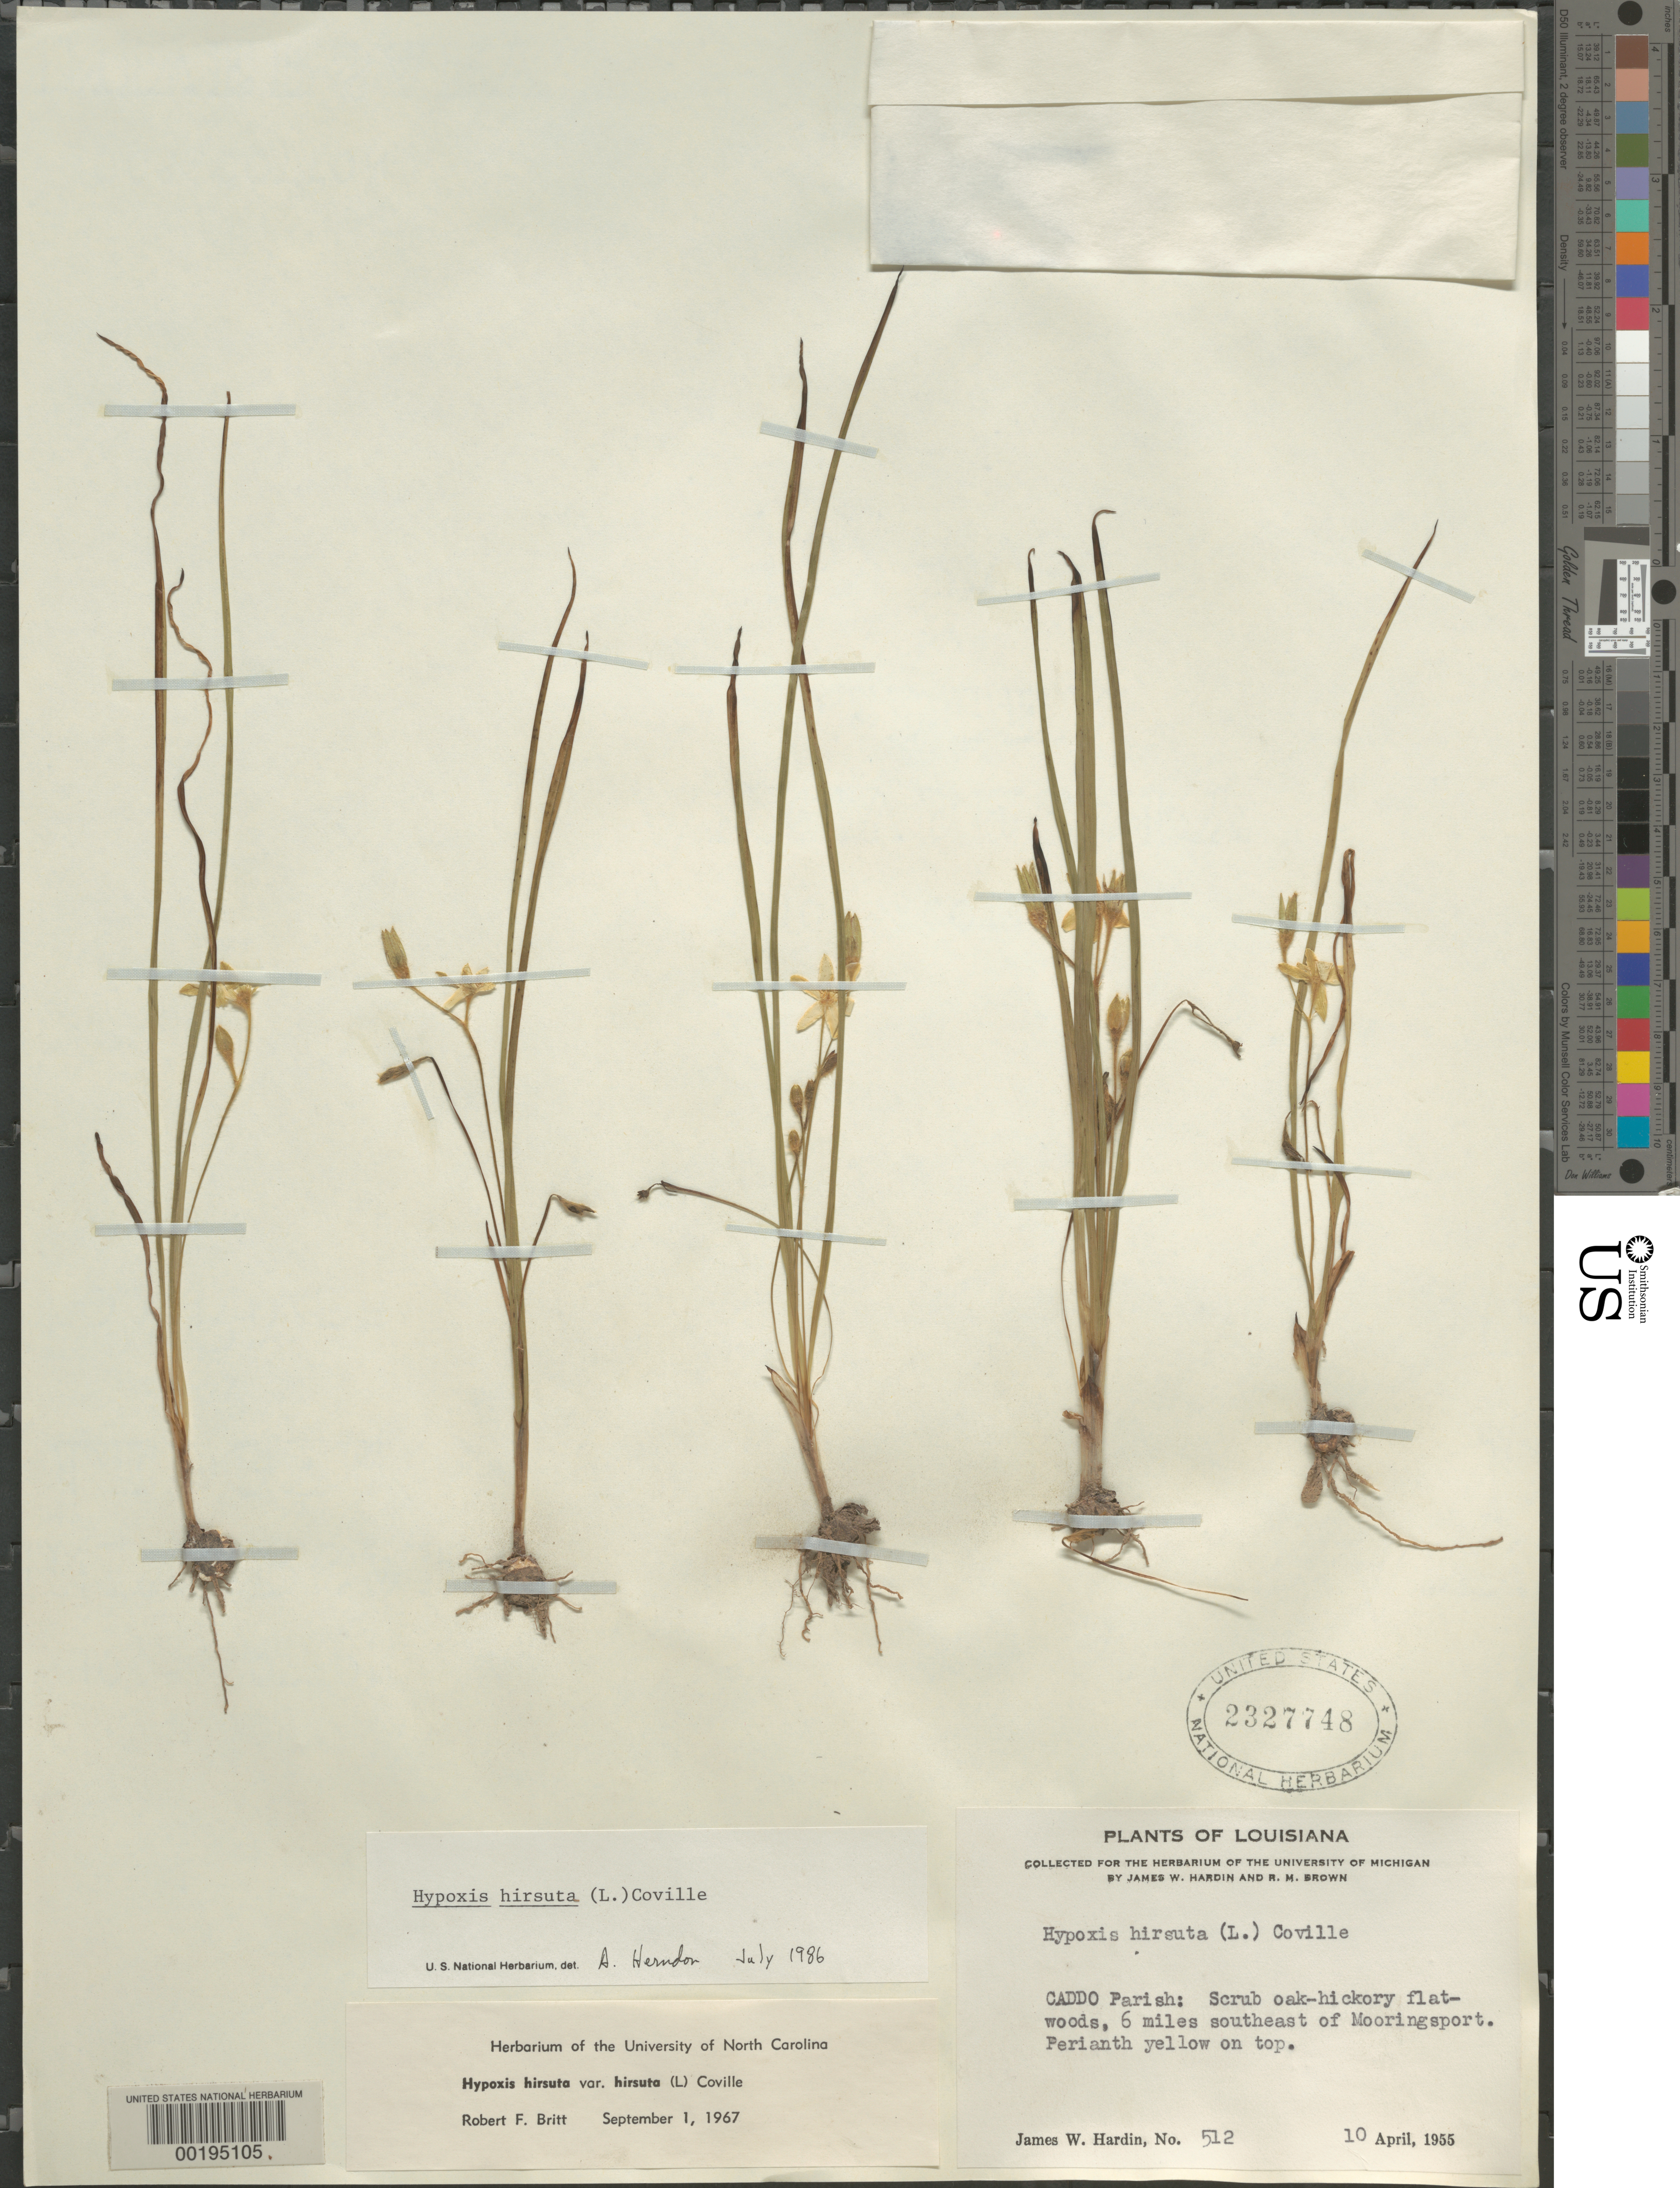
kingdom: Plantae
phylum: Tracheophyta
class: Liliopsida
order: Asparagales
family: Hypoxidaceae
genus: Hypoxis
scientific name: Hypoxis hirsuta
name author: (L.) Coville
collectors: J. Hardin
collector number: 512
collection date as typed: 10 Apr 1955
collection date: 1955-04-10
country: United States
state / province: Louisiana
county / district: Caddo Parish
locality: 6 mi se of mooringsport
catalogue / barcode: US 2327748